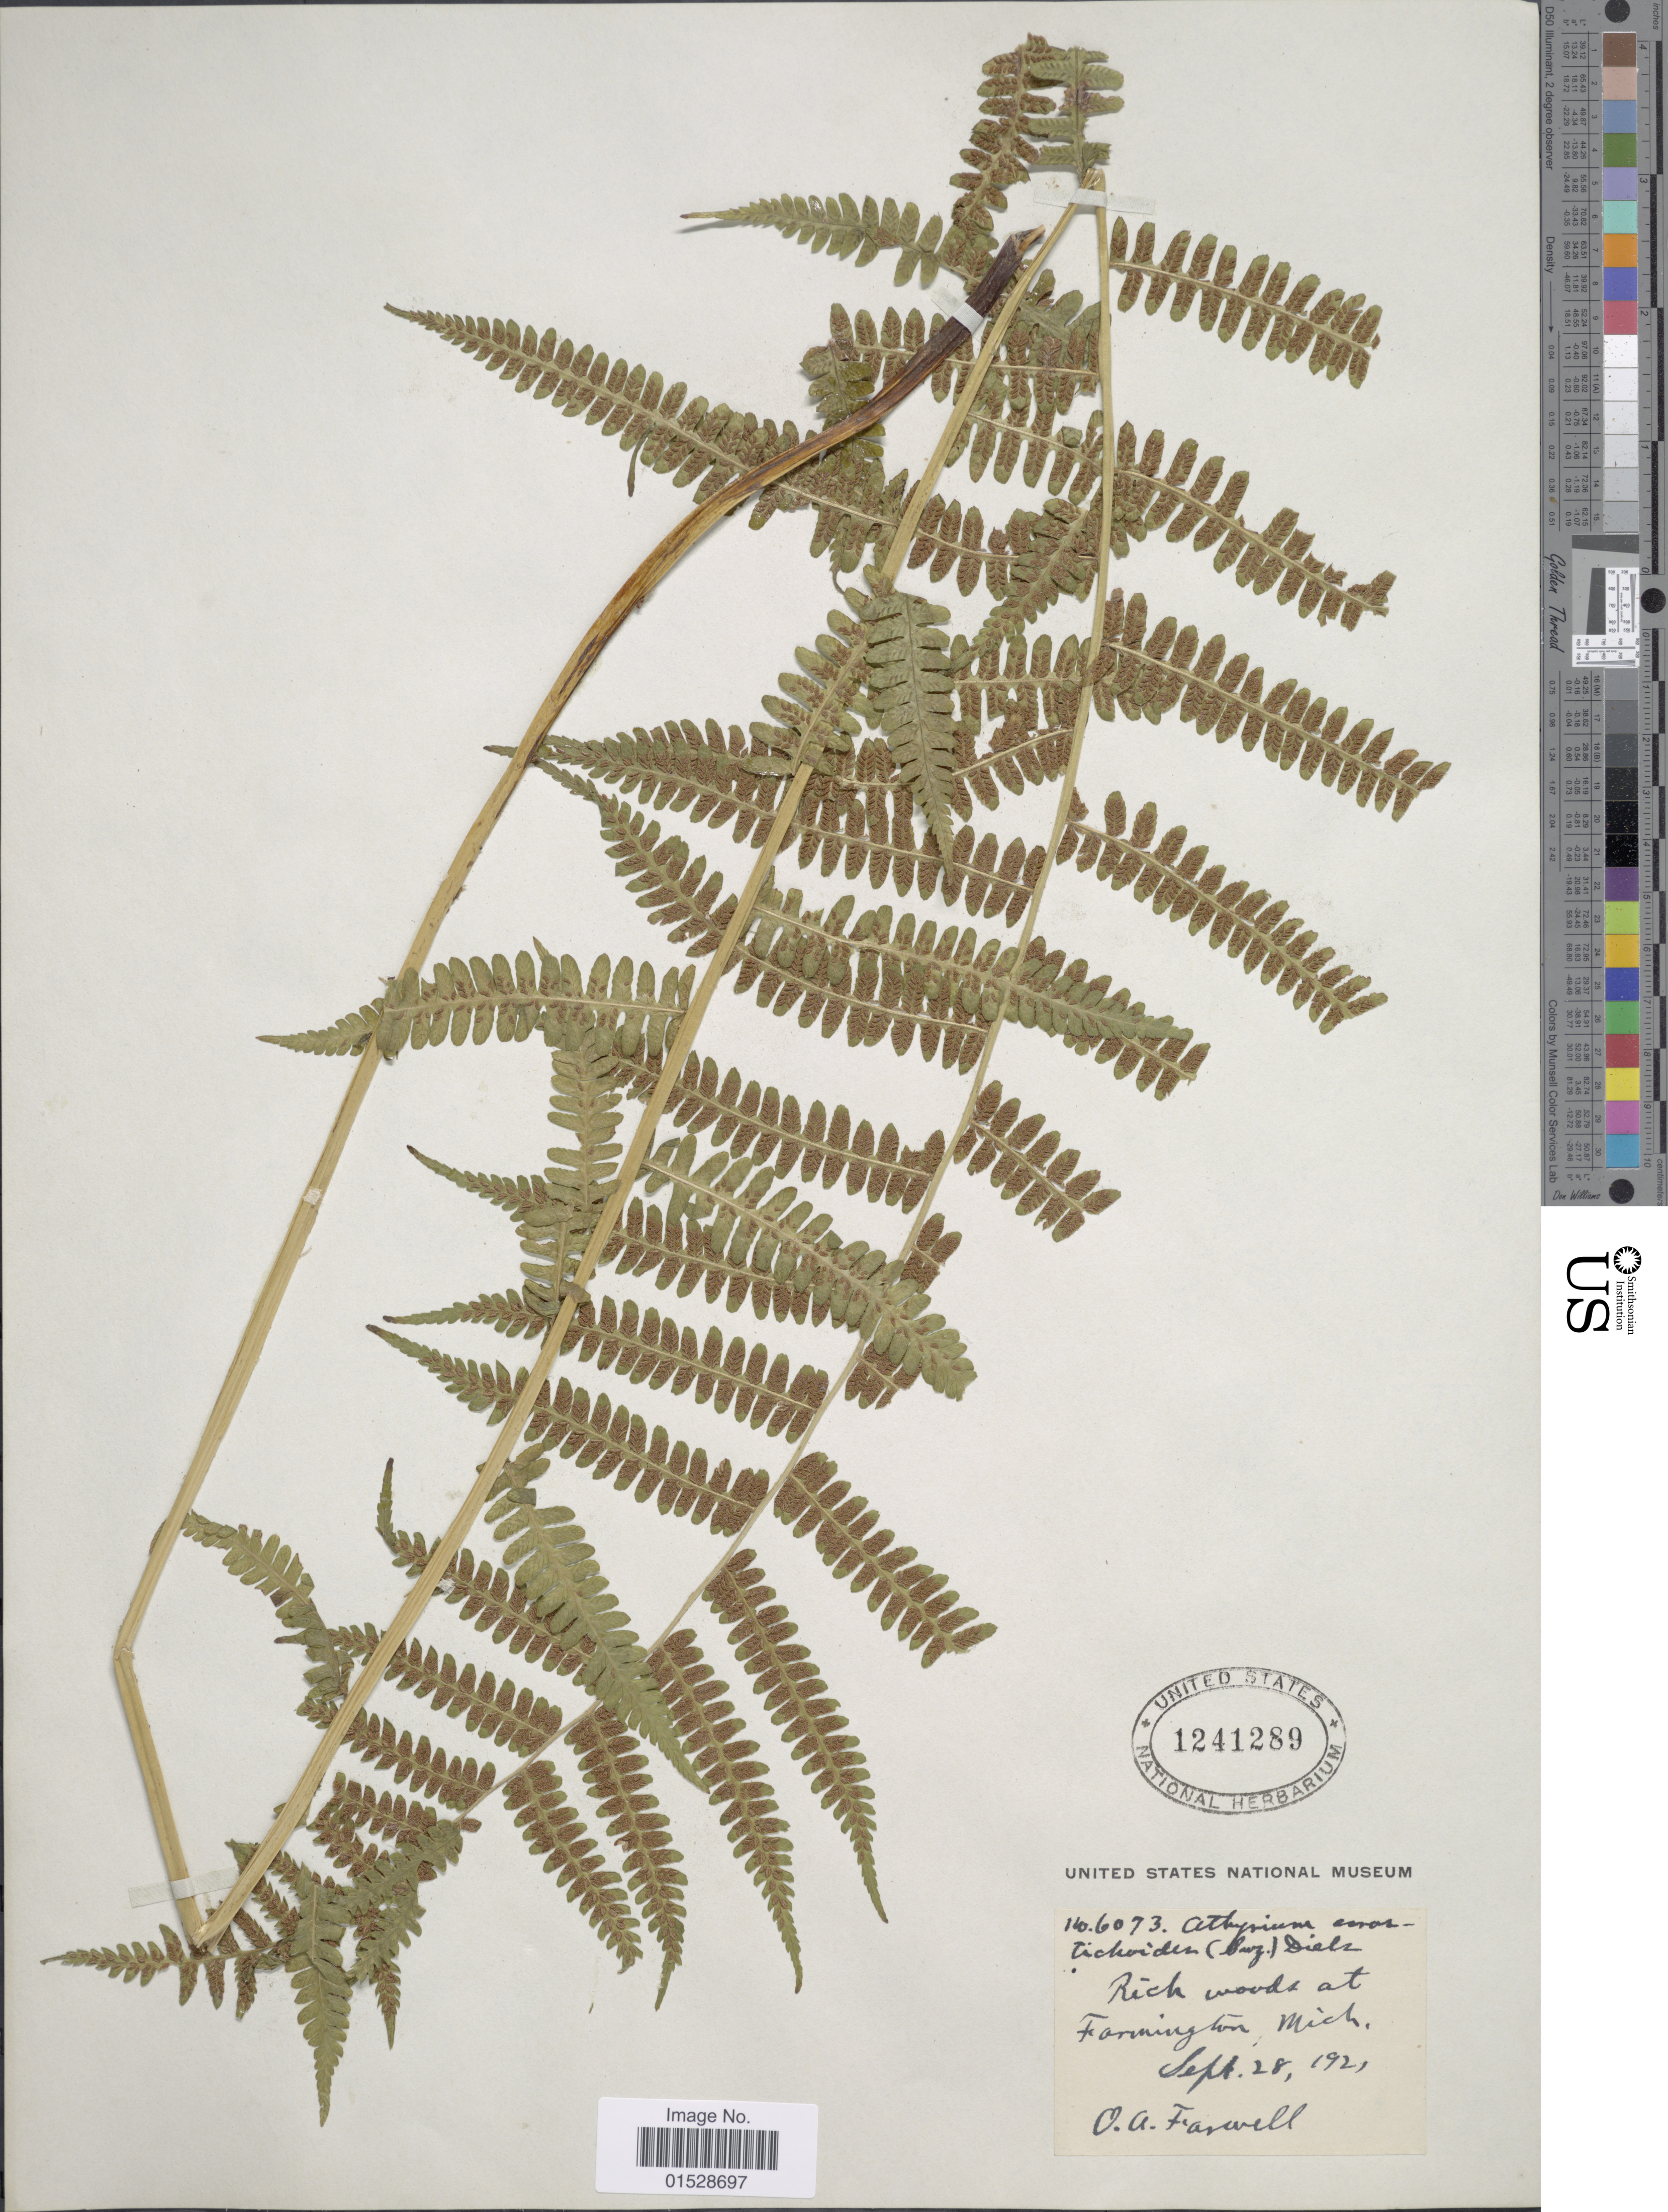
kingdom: Plantae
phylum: Tracheophyta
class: Polypodiopsida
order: Polypodiales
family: Athyriaceae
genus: Deparia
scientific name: Deparia acrostichoides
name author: (Sw.) M. Kato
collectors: O. Farwell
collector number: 6073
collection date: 1921-09-28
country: United States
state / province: Michigan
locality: Rich woods at Farmington, Mich.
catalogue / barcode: US 1241289